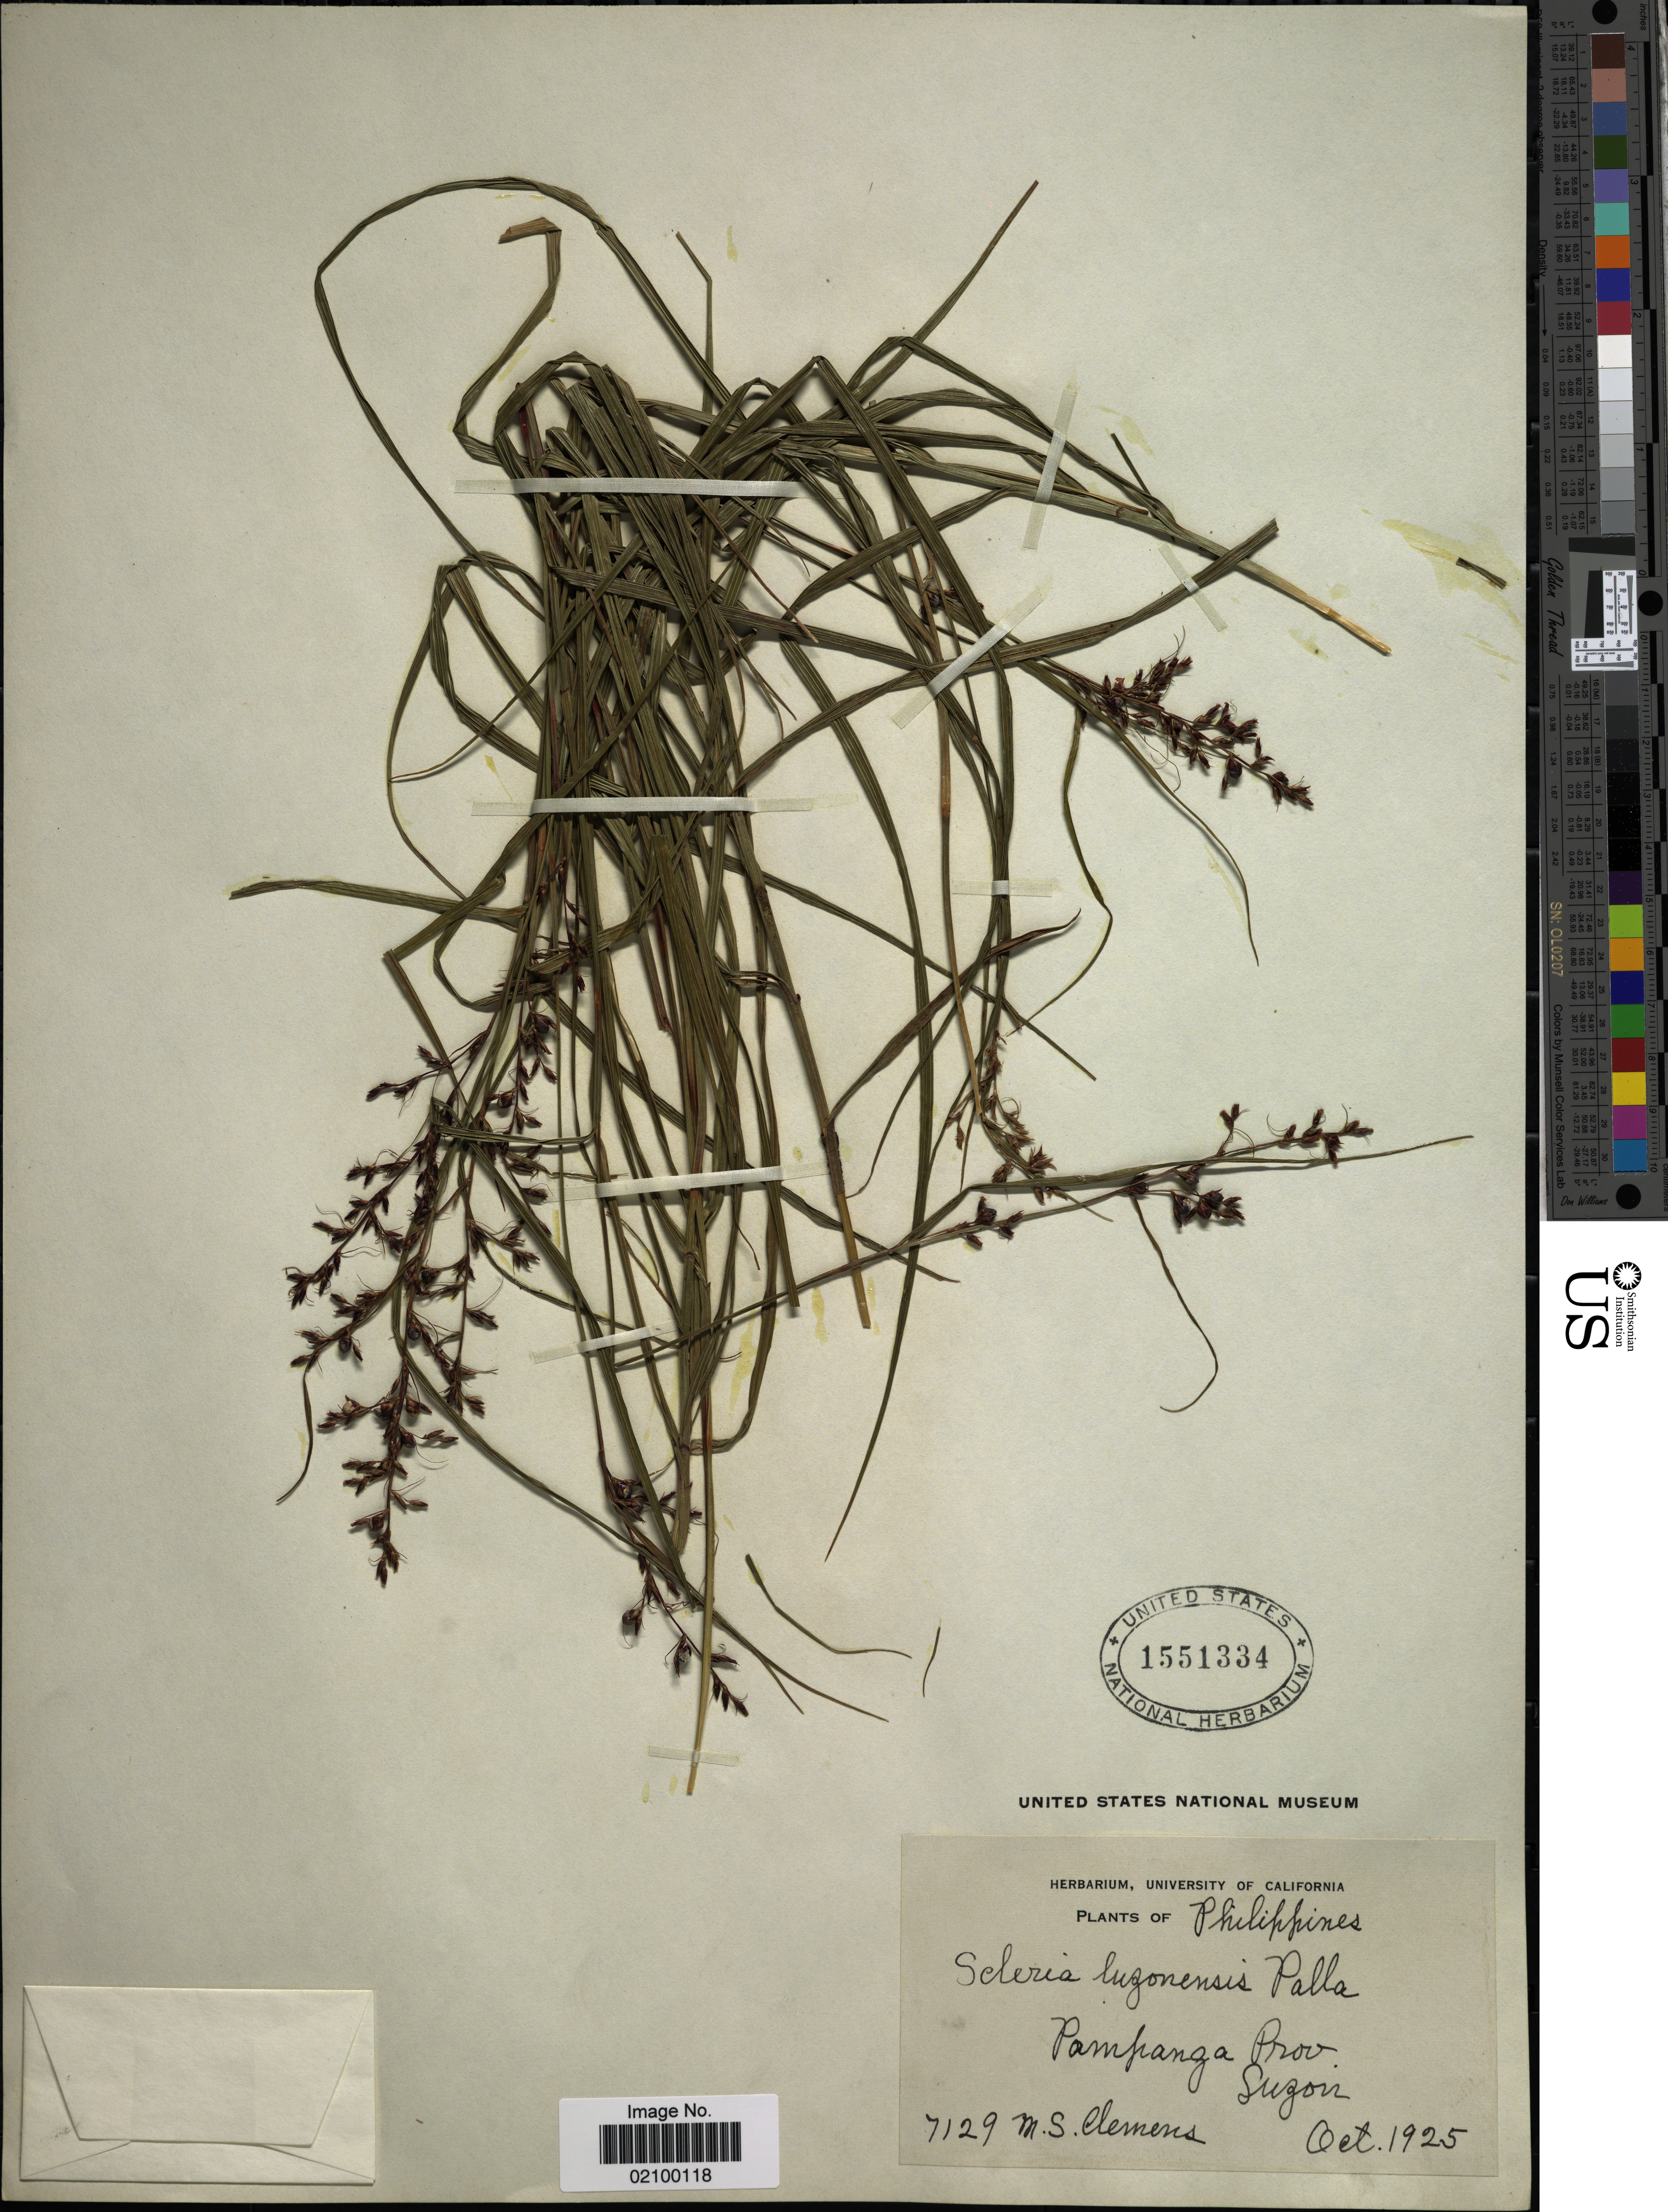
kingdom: Plantae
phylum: Tracheophyta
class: Liliopsida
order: Poales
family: Cyperaceae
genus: Scleria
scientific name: Scleria terrestris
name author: (L.) Fassett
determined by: Strong, Mark T., (BOT), Smithsonian Institution - National Museum of Natural History (UNITED STATES)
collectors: M. S. Clemens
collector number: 7129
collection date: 1925-10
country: Philippines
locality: Pampanga Prov., Luzon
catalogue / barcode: US 1551334